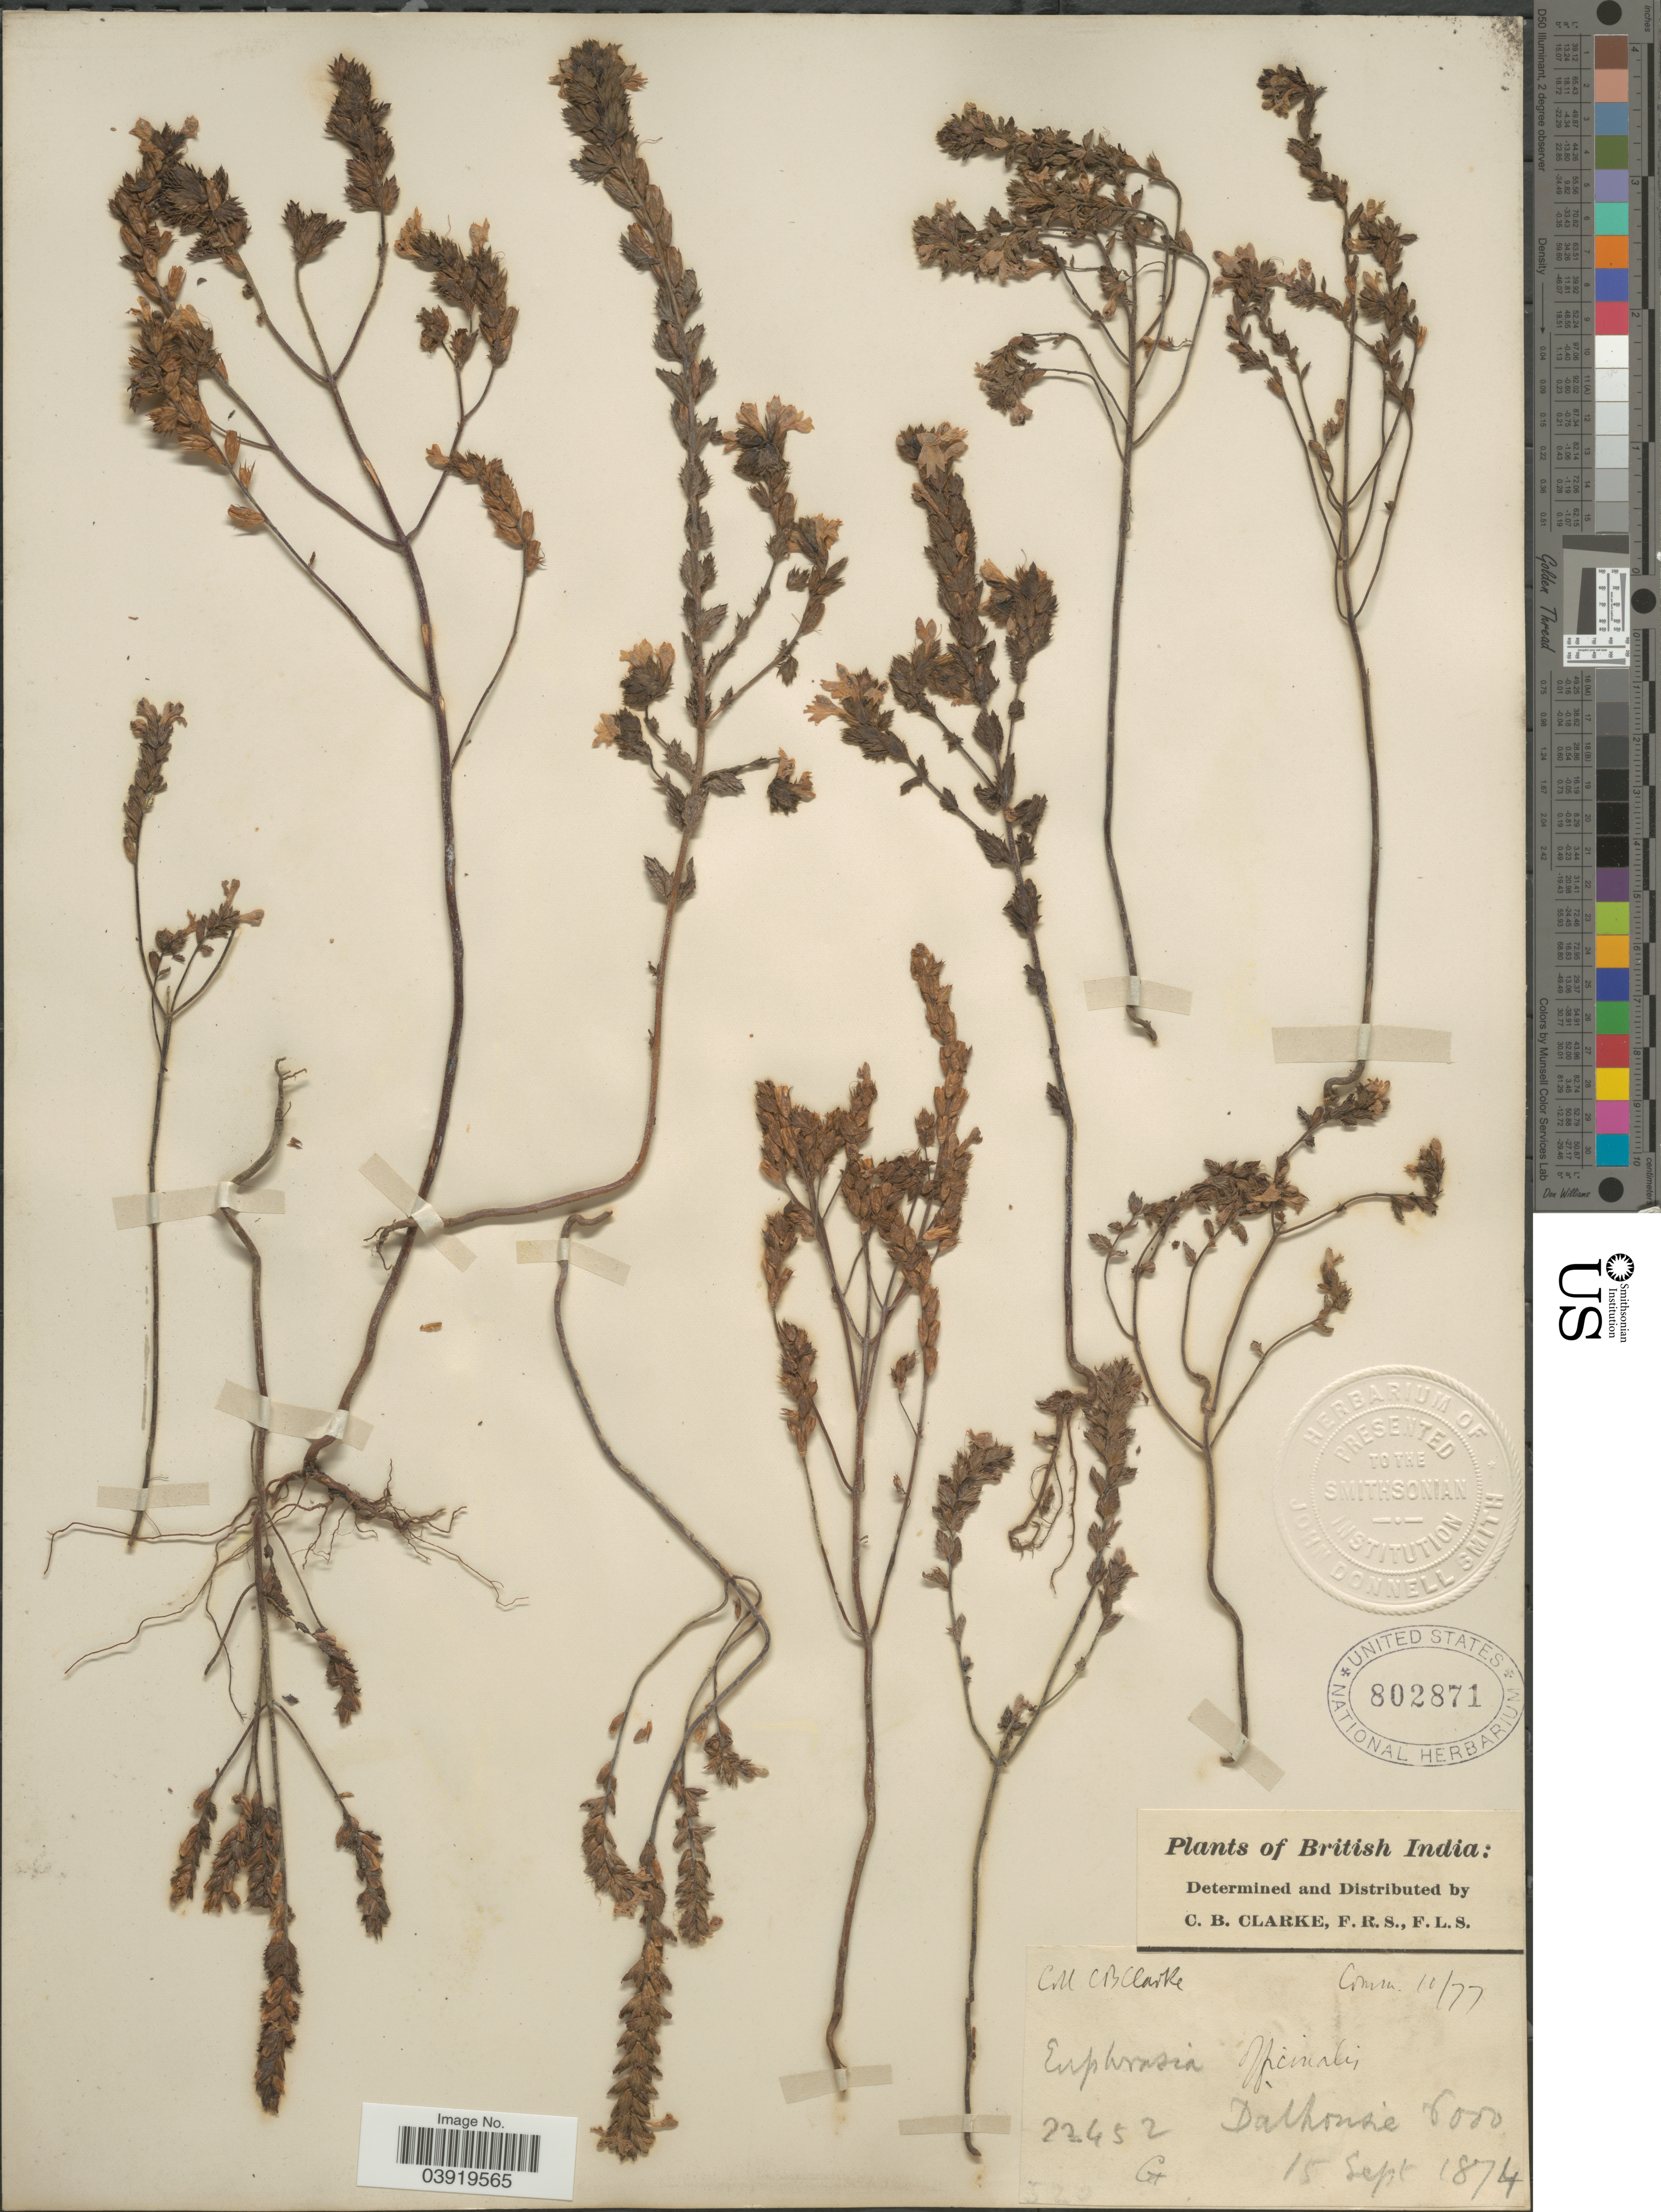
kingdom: Plantae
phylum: Tracheophyta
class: Magnoliopsida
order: Lamiales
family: Orobanchaceae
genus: Euphrasia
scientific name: Euphrasia officinalis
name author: L.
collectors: C. B. Clarke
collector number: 23452*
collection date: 1874-09-15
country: India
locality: British India. Dalhousie.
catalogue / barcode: US 802871